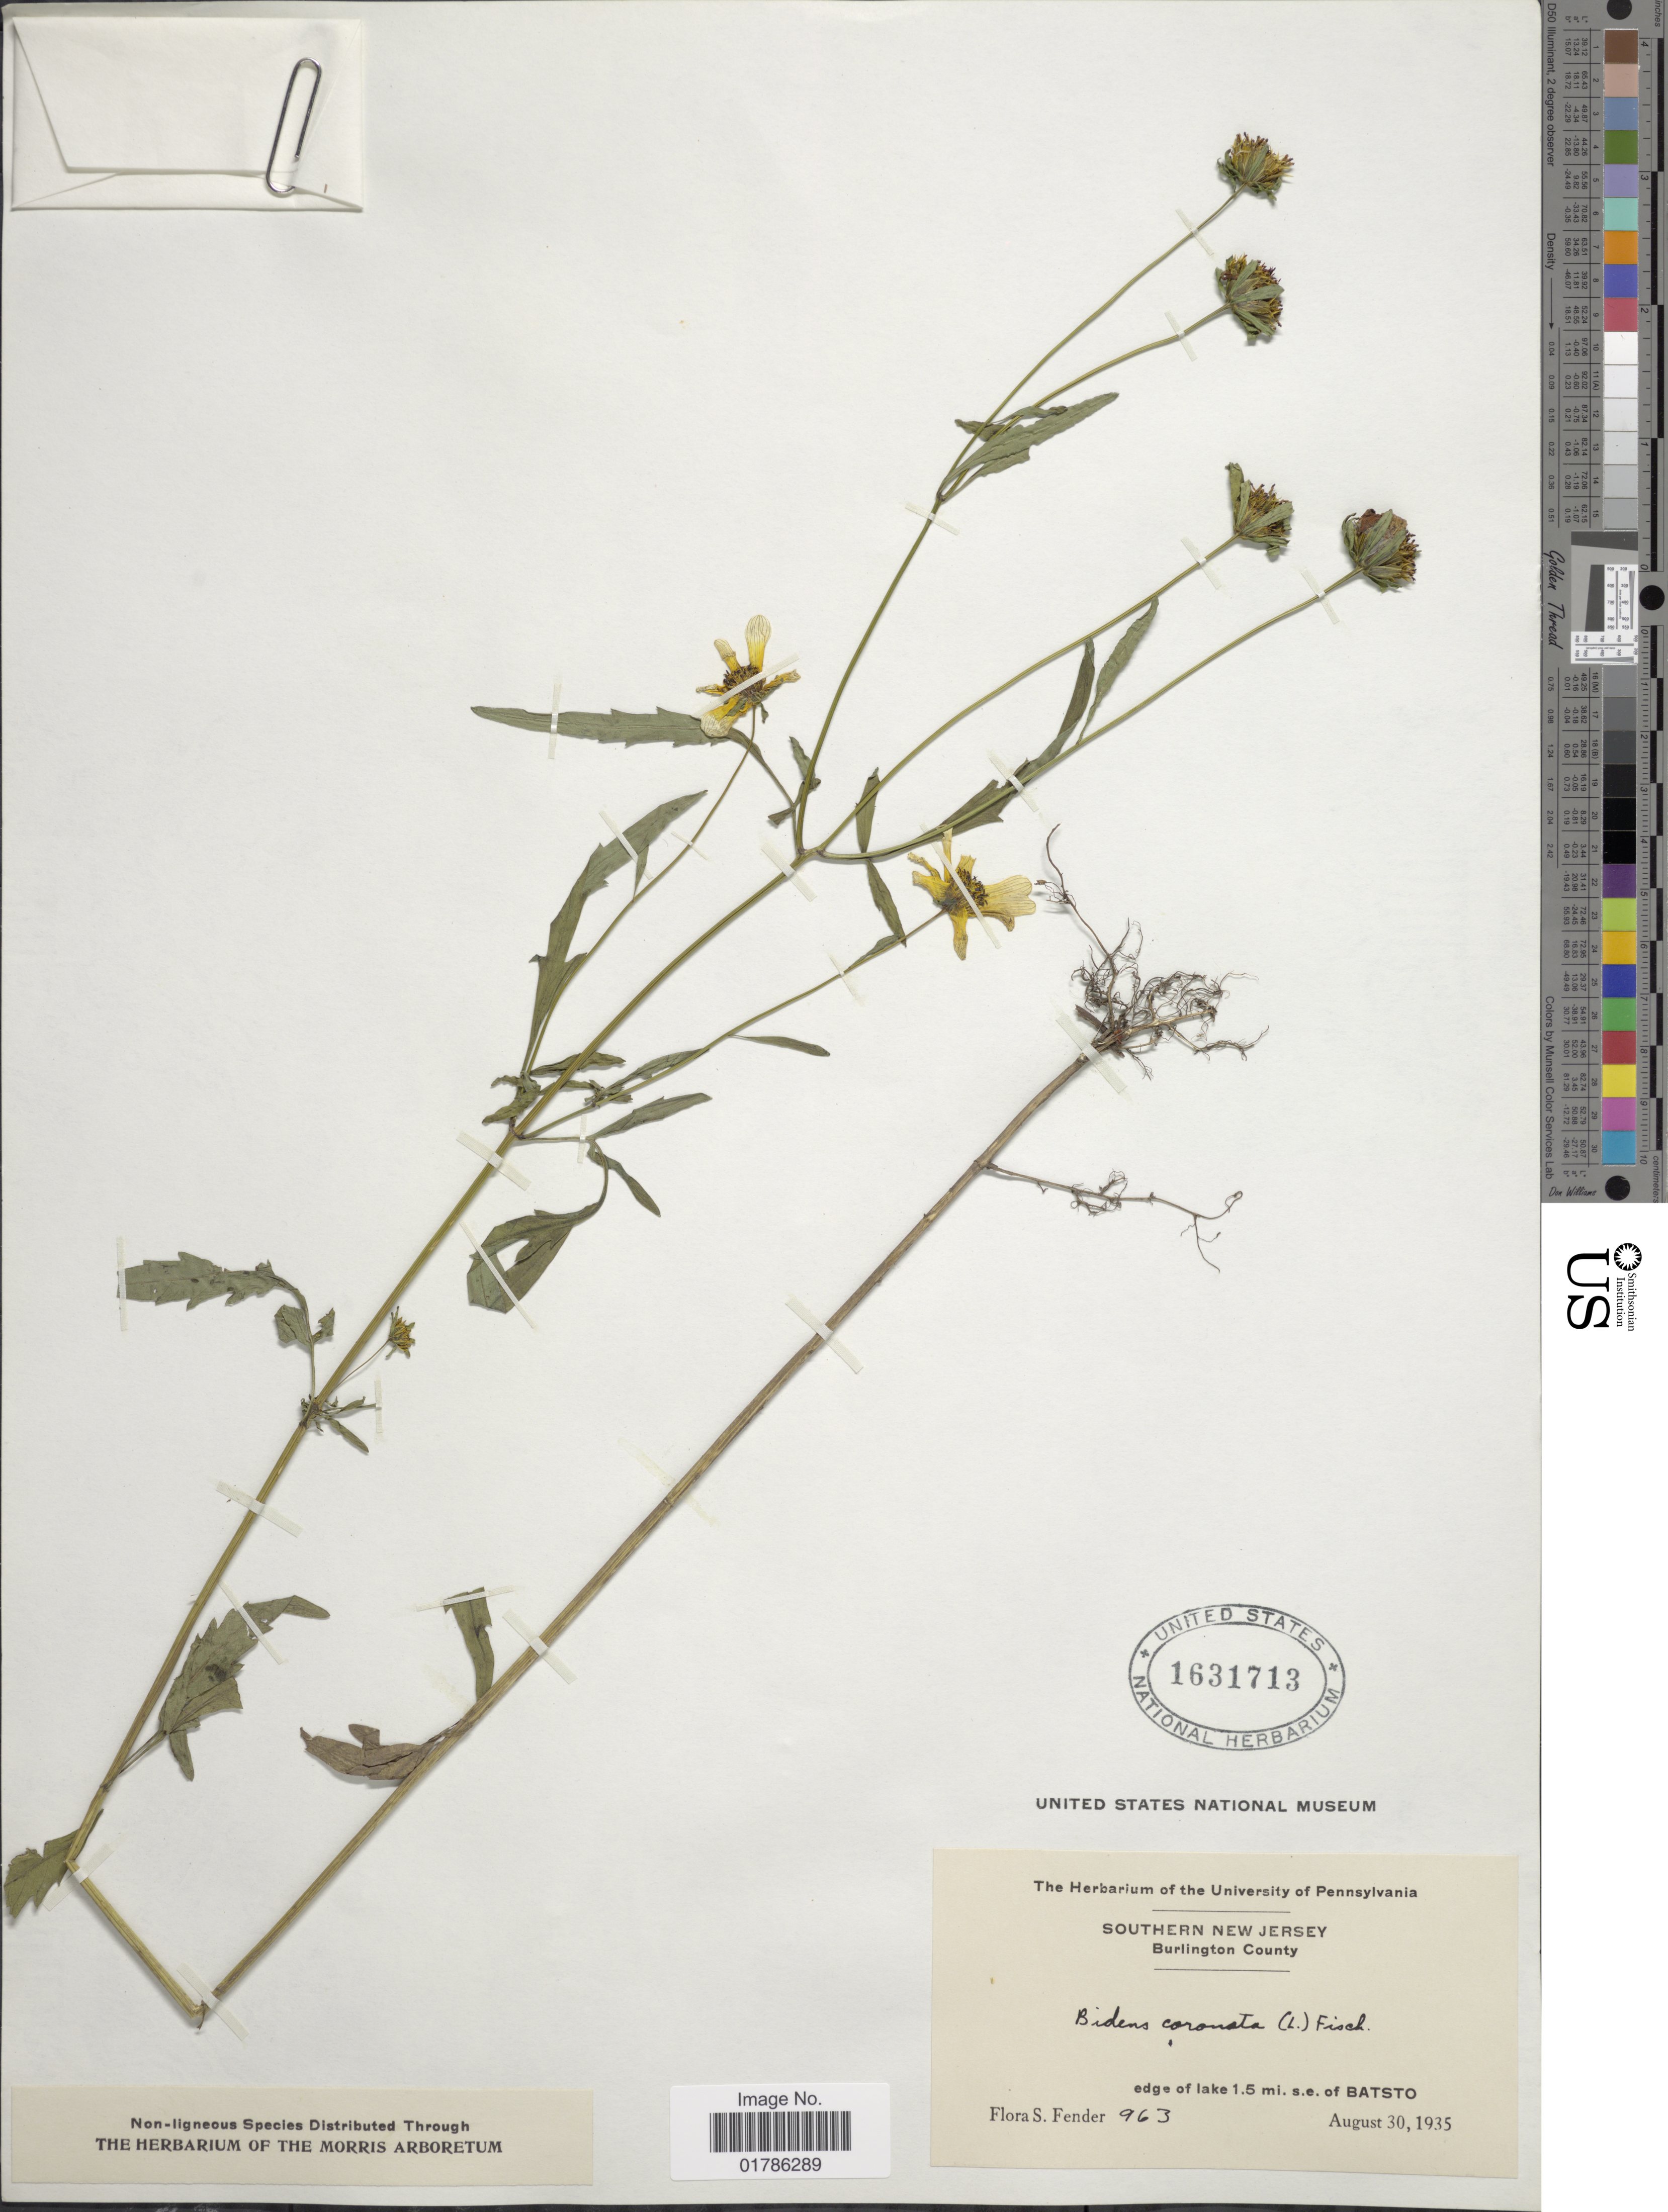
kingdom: Plantae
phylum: Tracheophyta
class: Magnoliopsida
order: Asterales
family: Asteraceae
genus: Bidens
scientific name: Bidens coronata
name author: (L.) Britton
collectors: F. Fender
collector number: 963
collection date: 1935-08-30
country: United States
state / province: New Jersey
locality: Southern New Jersey, Burlington County, edge of lake 1.5 mi. s.e. of Batsto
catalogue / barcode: US 1631713